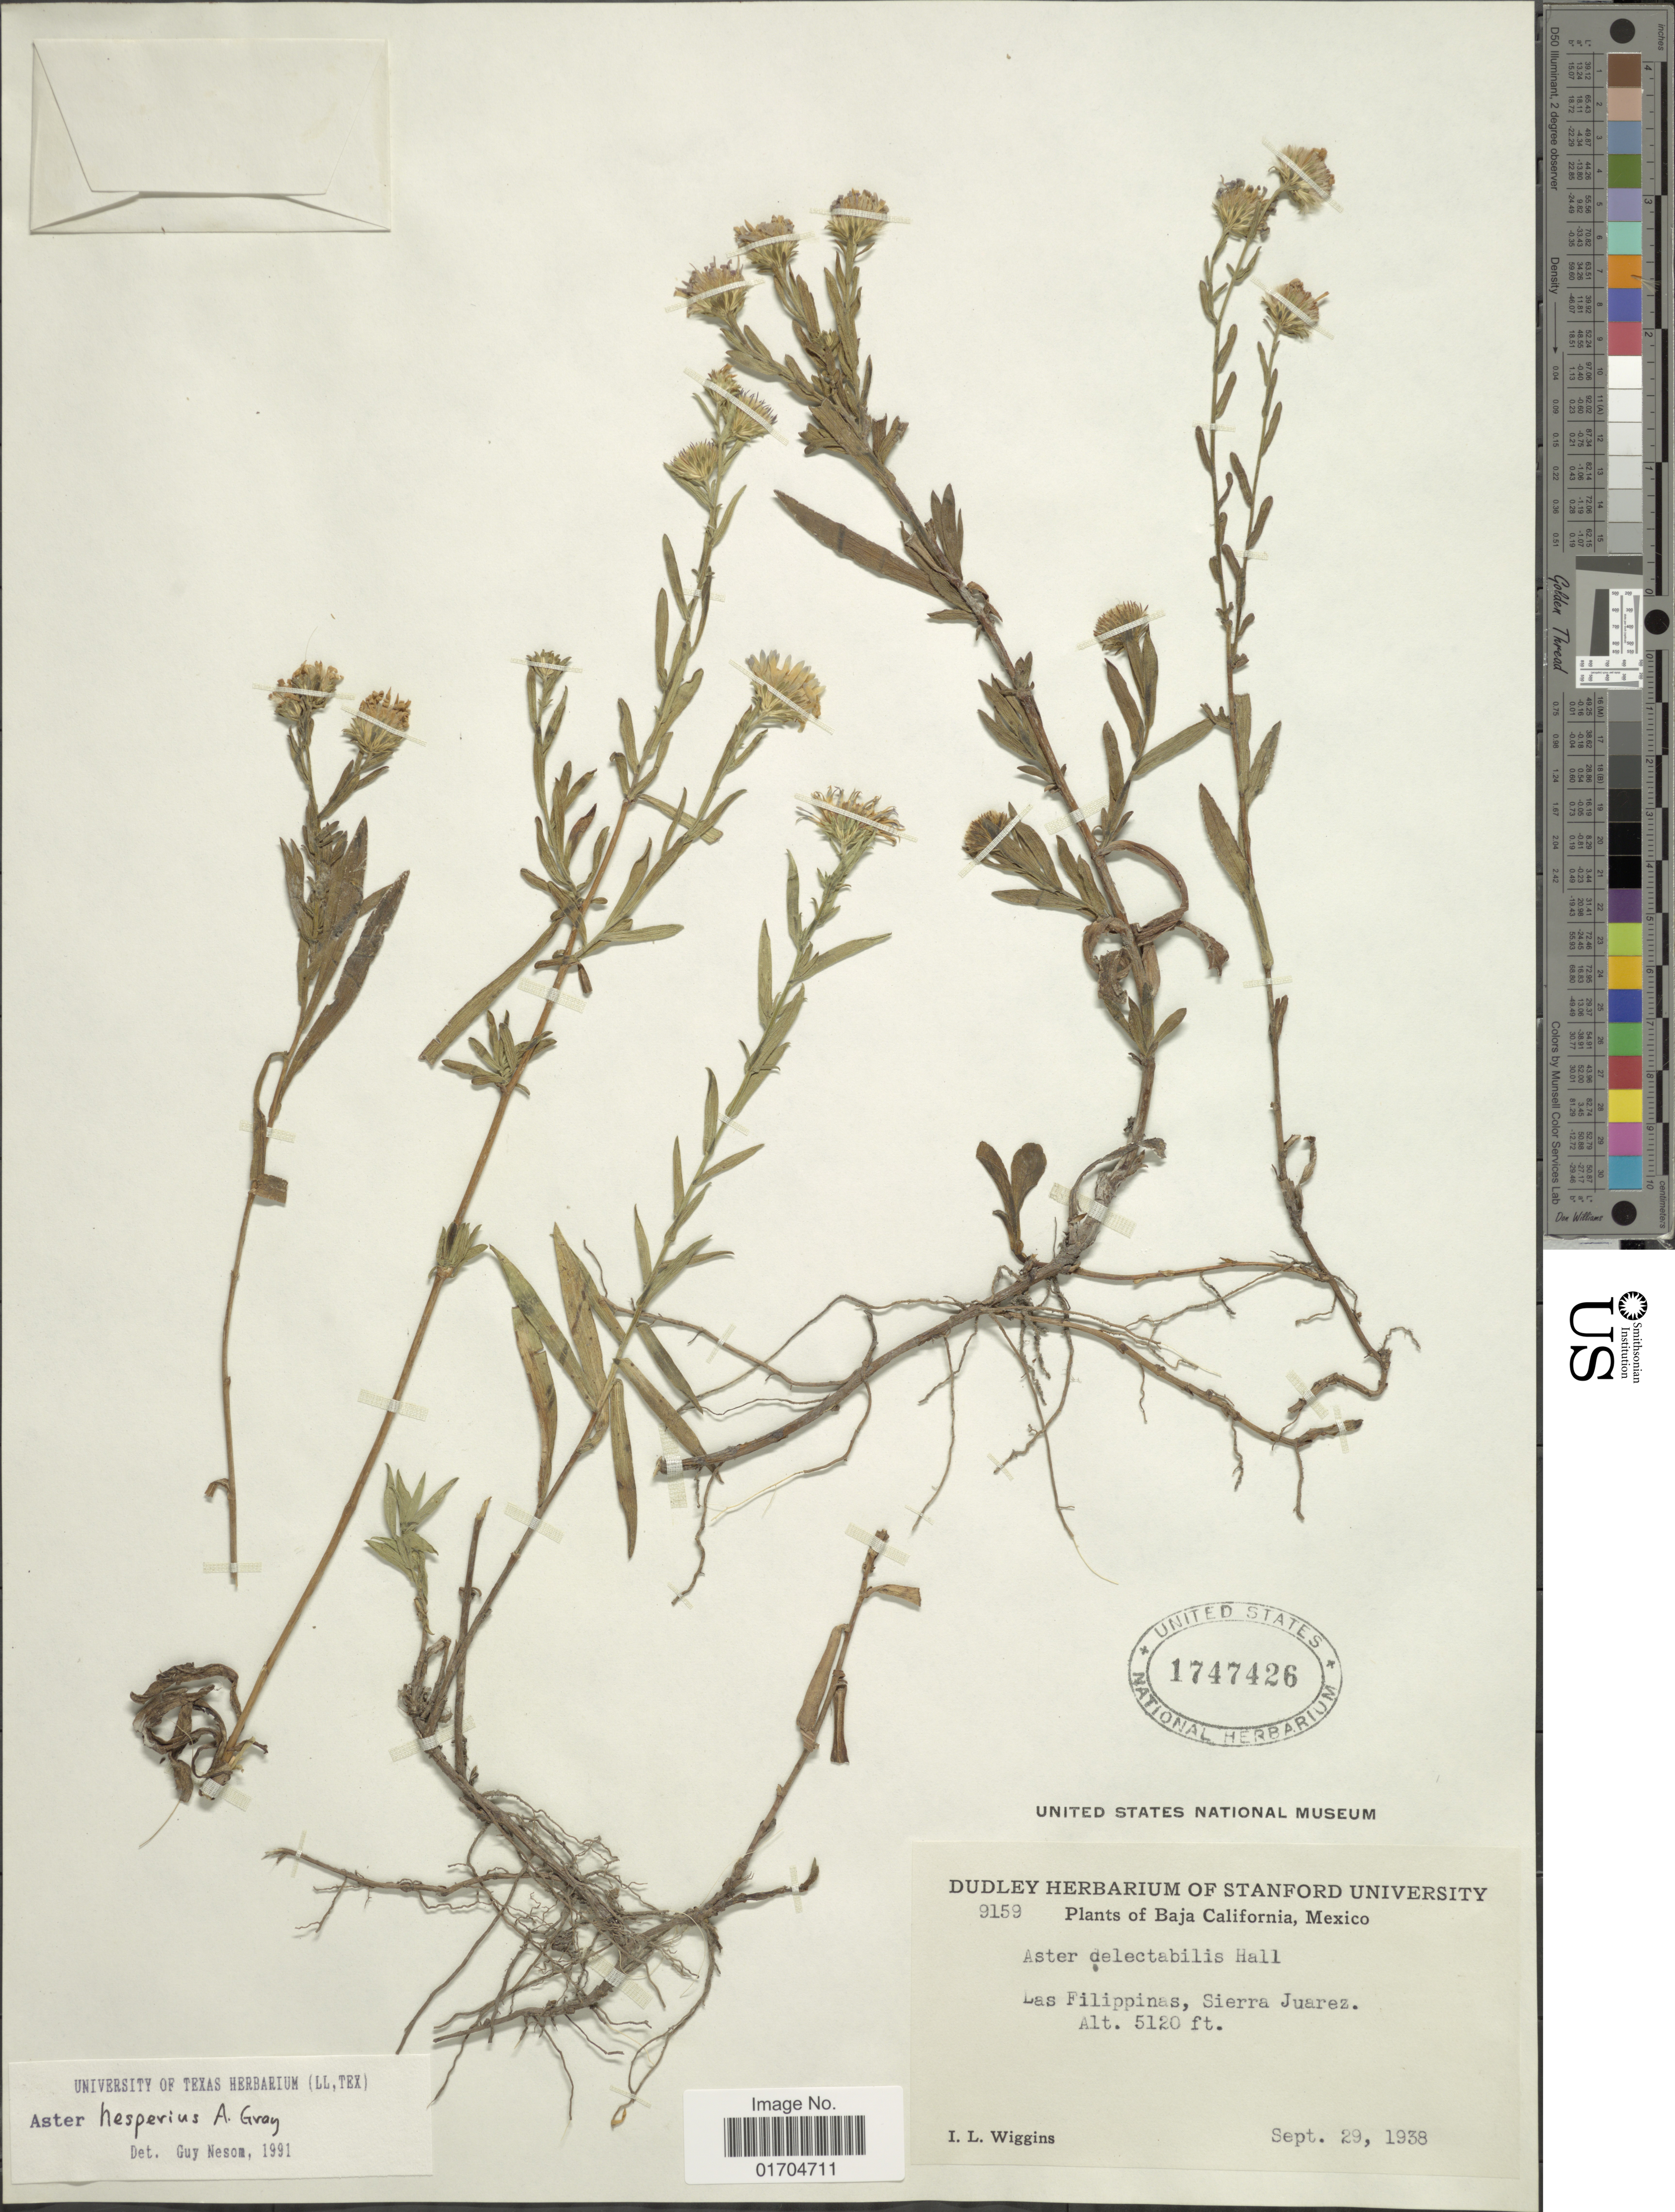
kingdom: Plantae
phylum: Tracheophyta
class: Magnoliopsida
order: Asterales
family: Asteraceae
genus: Symphyotrichum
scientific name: Symphyotrichum hesperium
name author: (A. Gray) Á. Löve & D. Löve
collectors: I. L. Wiggins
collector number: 9159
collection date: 1938-09-29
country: Mexico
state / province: Baja California Sur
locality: Las Filippinas, Sierra Juarez.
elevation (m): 1561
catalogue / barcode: US 1747426